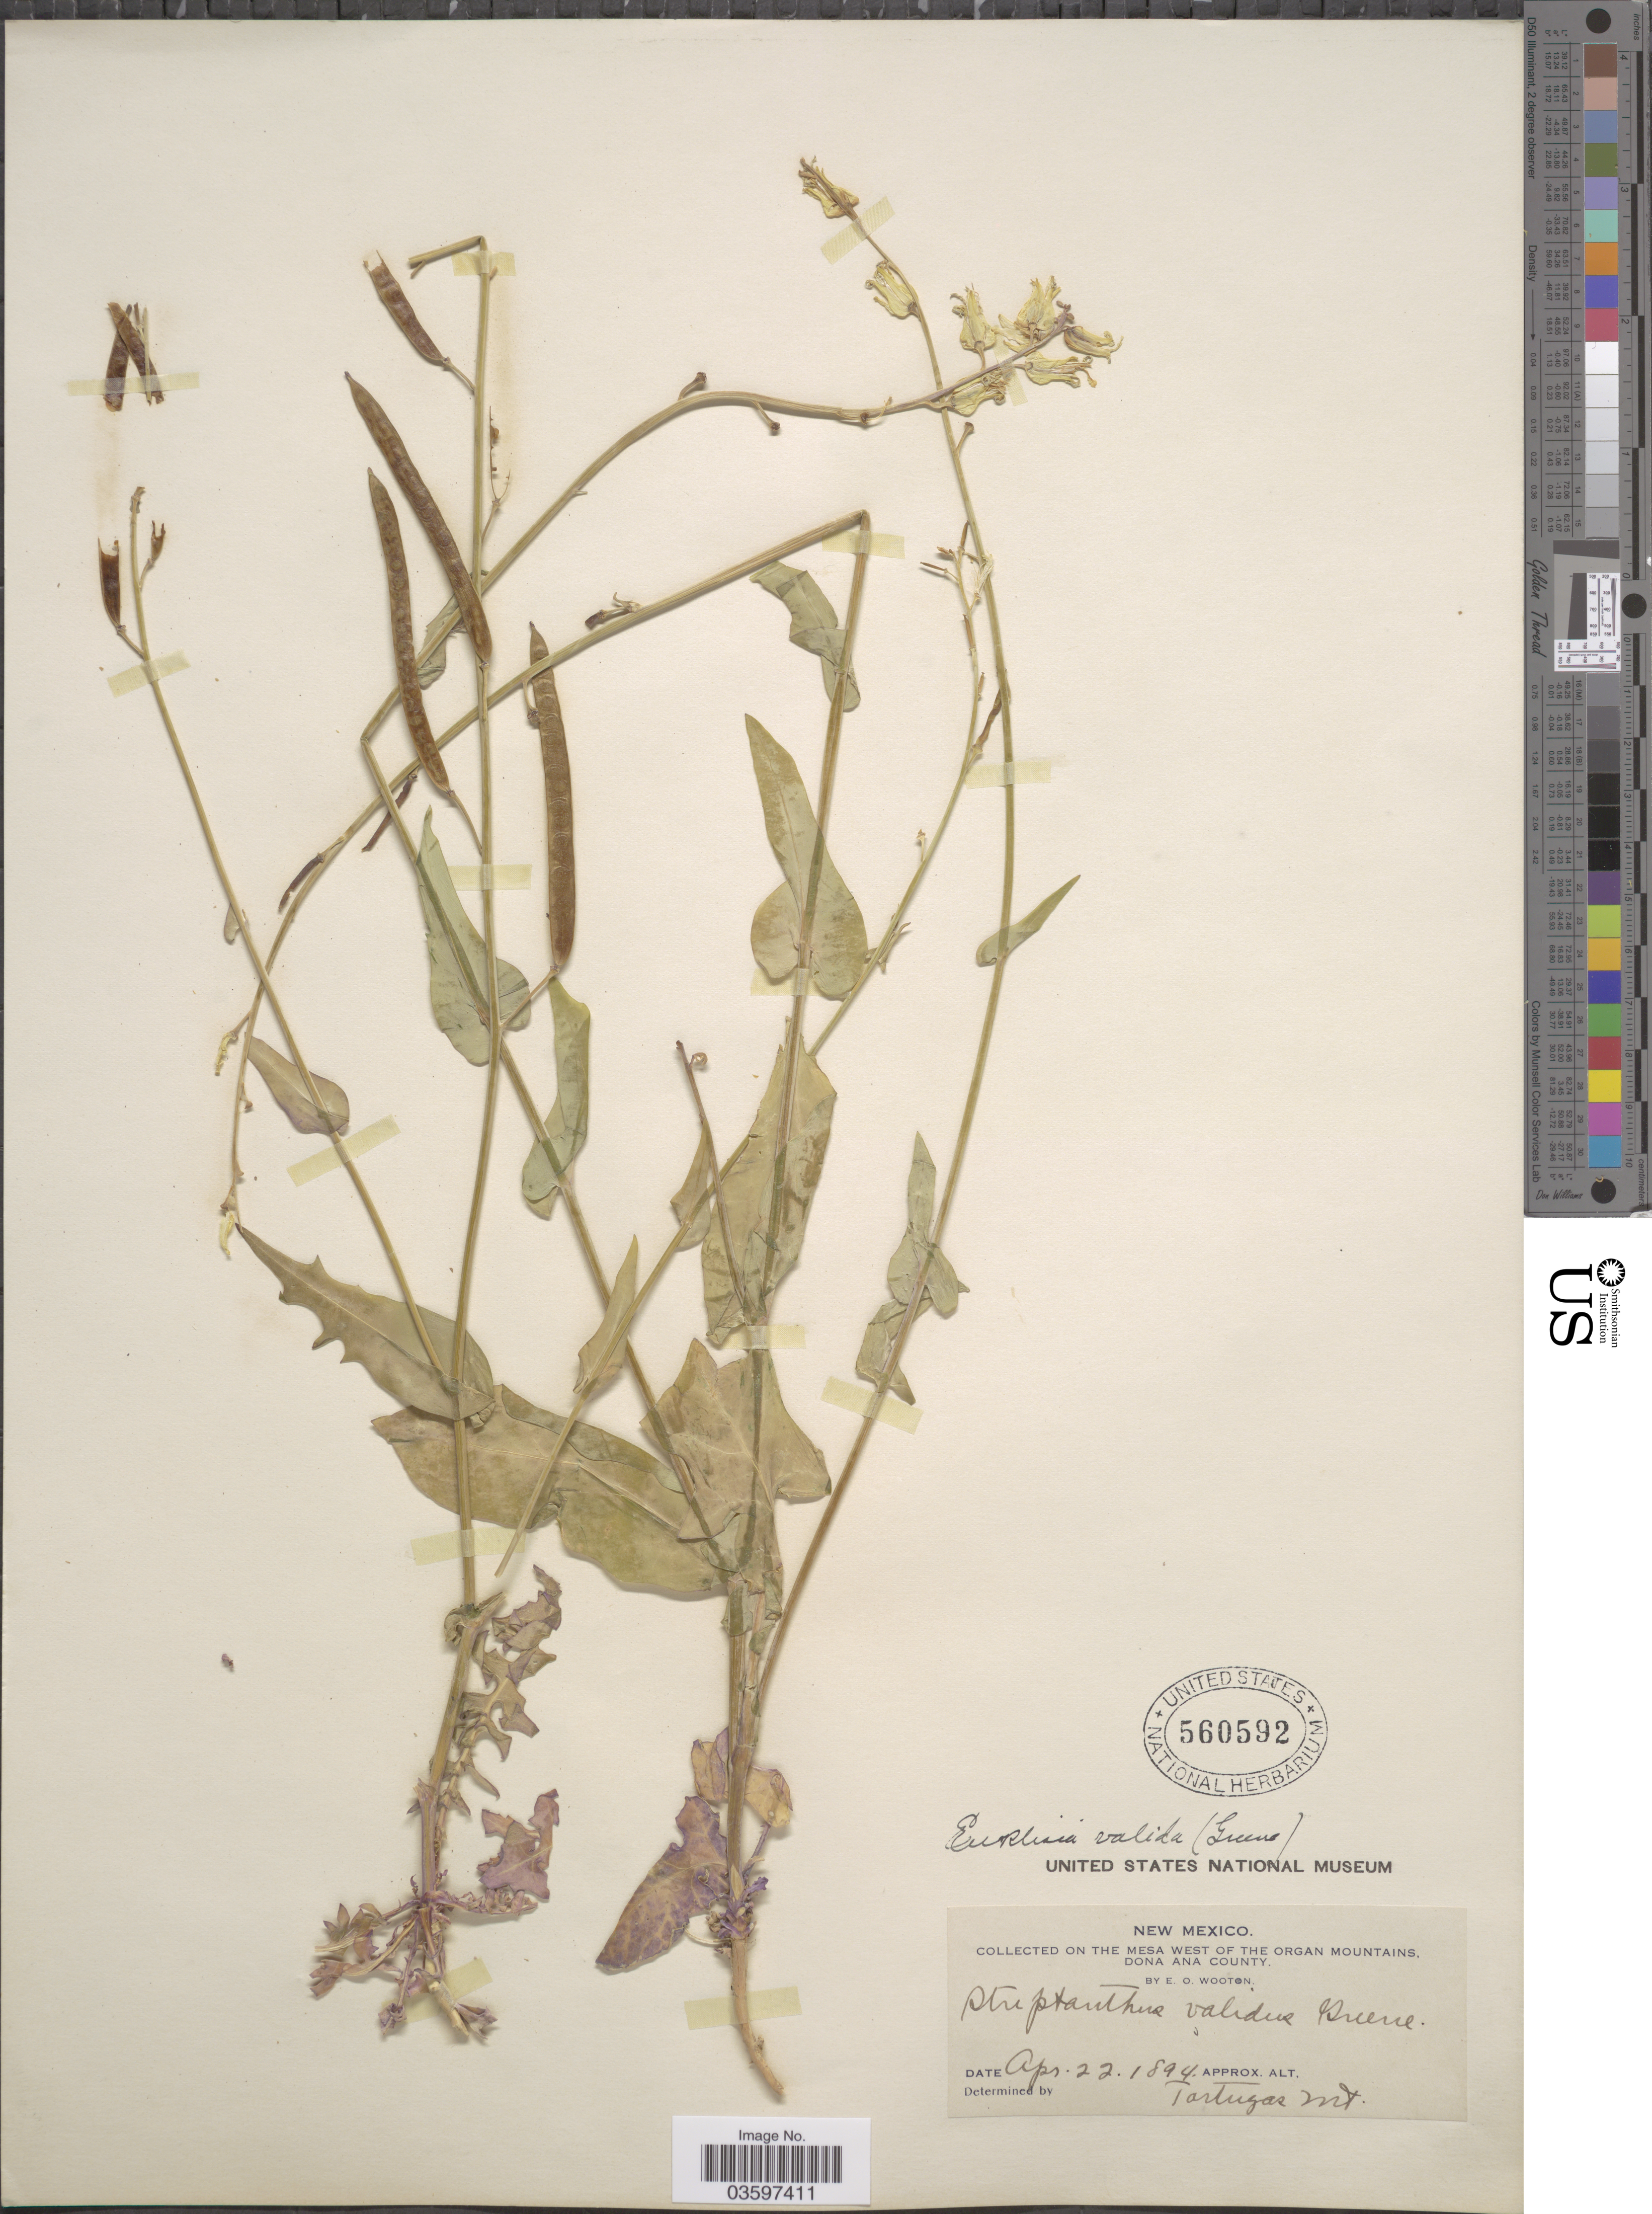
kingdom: Plantae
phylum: Tracheophyta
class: Magnoliopsida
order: Brassicales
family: Brassicaceae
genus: Streptanthus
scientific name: Streptanthus carinatus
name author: C. Wright ex A. Gray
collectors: E. O. Wooton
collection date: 1894-04-22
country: United States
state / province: New Mexico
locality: On The Mesa West of The Organ Mountains, Dona Ana County. Tortugas Mt.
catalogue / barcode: US 560592